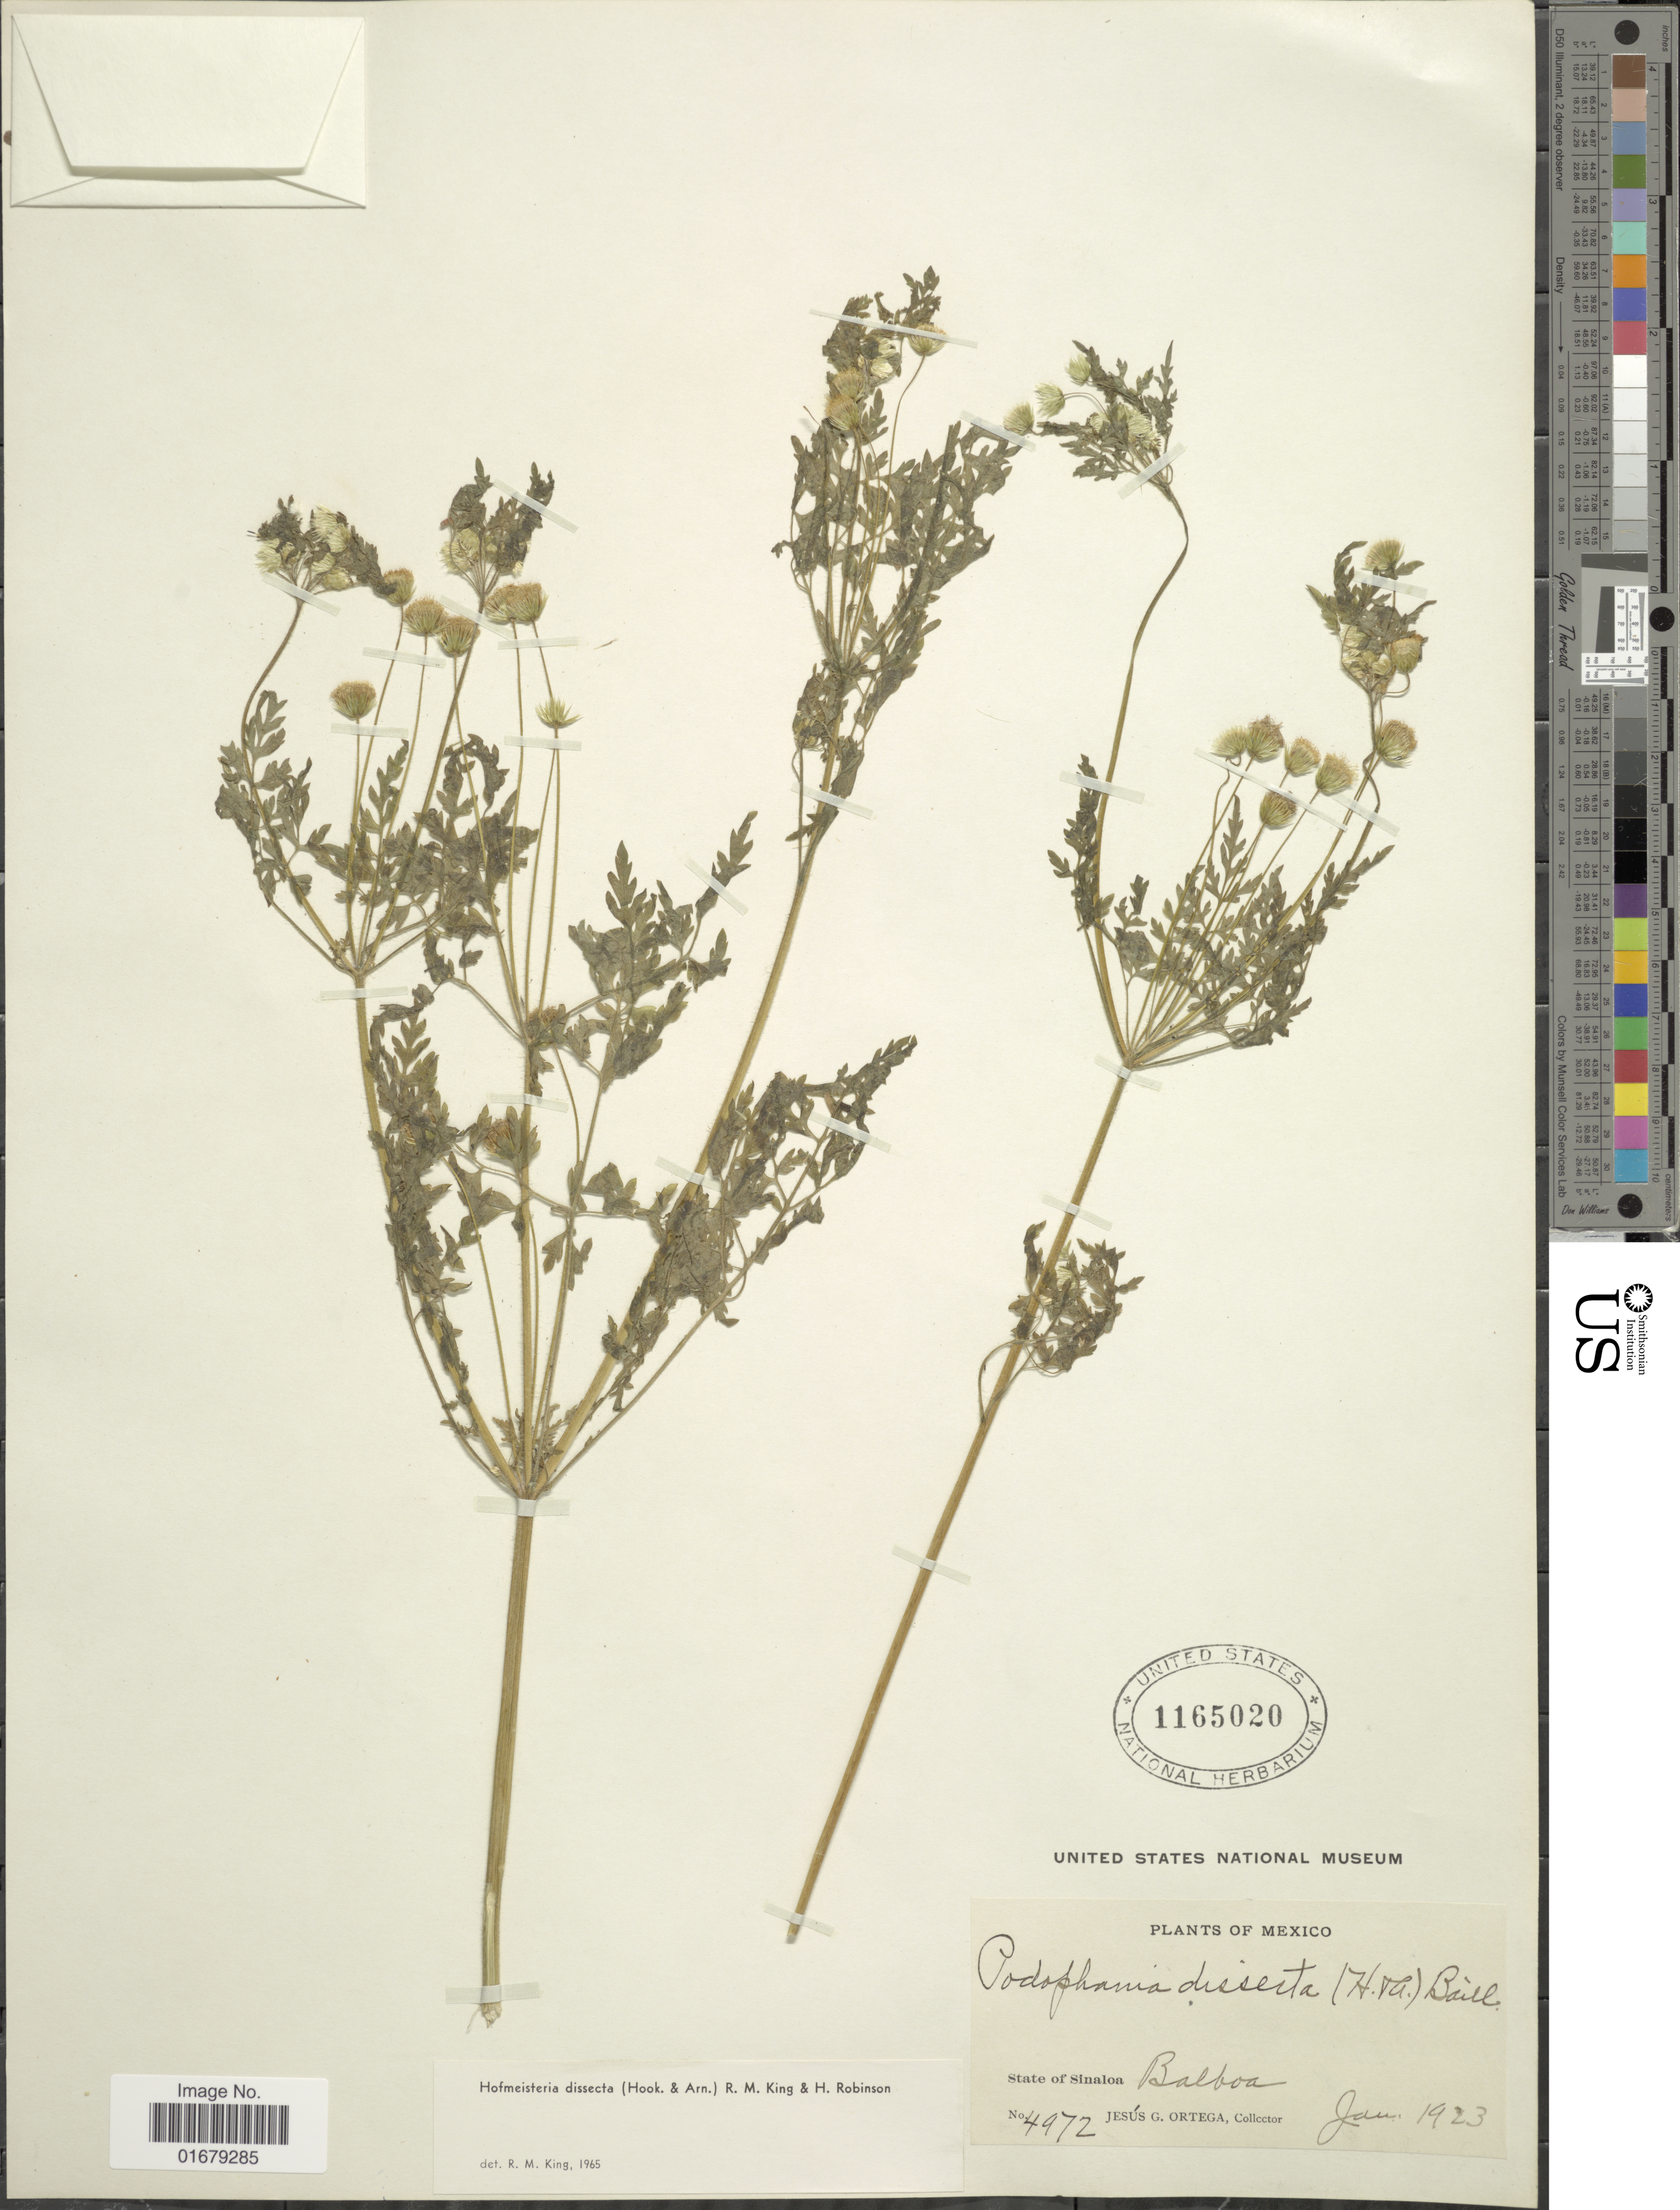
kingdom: Plantae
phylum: Tracheophyta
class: Magnoliopsida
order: Asterales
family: Asteraceae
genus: Hofmeisteria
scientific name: Hofmeisteria dissecta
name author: (Hook.) R.M. King & H. Rob.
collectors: J. Ortega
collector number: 4972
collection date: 1923-01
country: Mexico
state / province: Sinaloa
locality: State of Sinaloa, Balboa.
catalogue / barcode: US 1165020